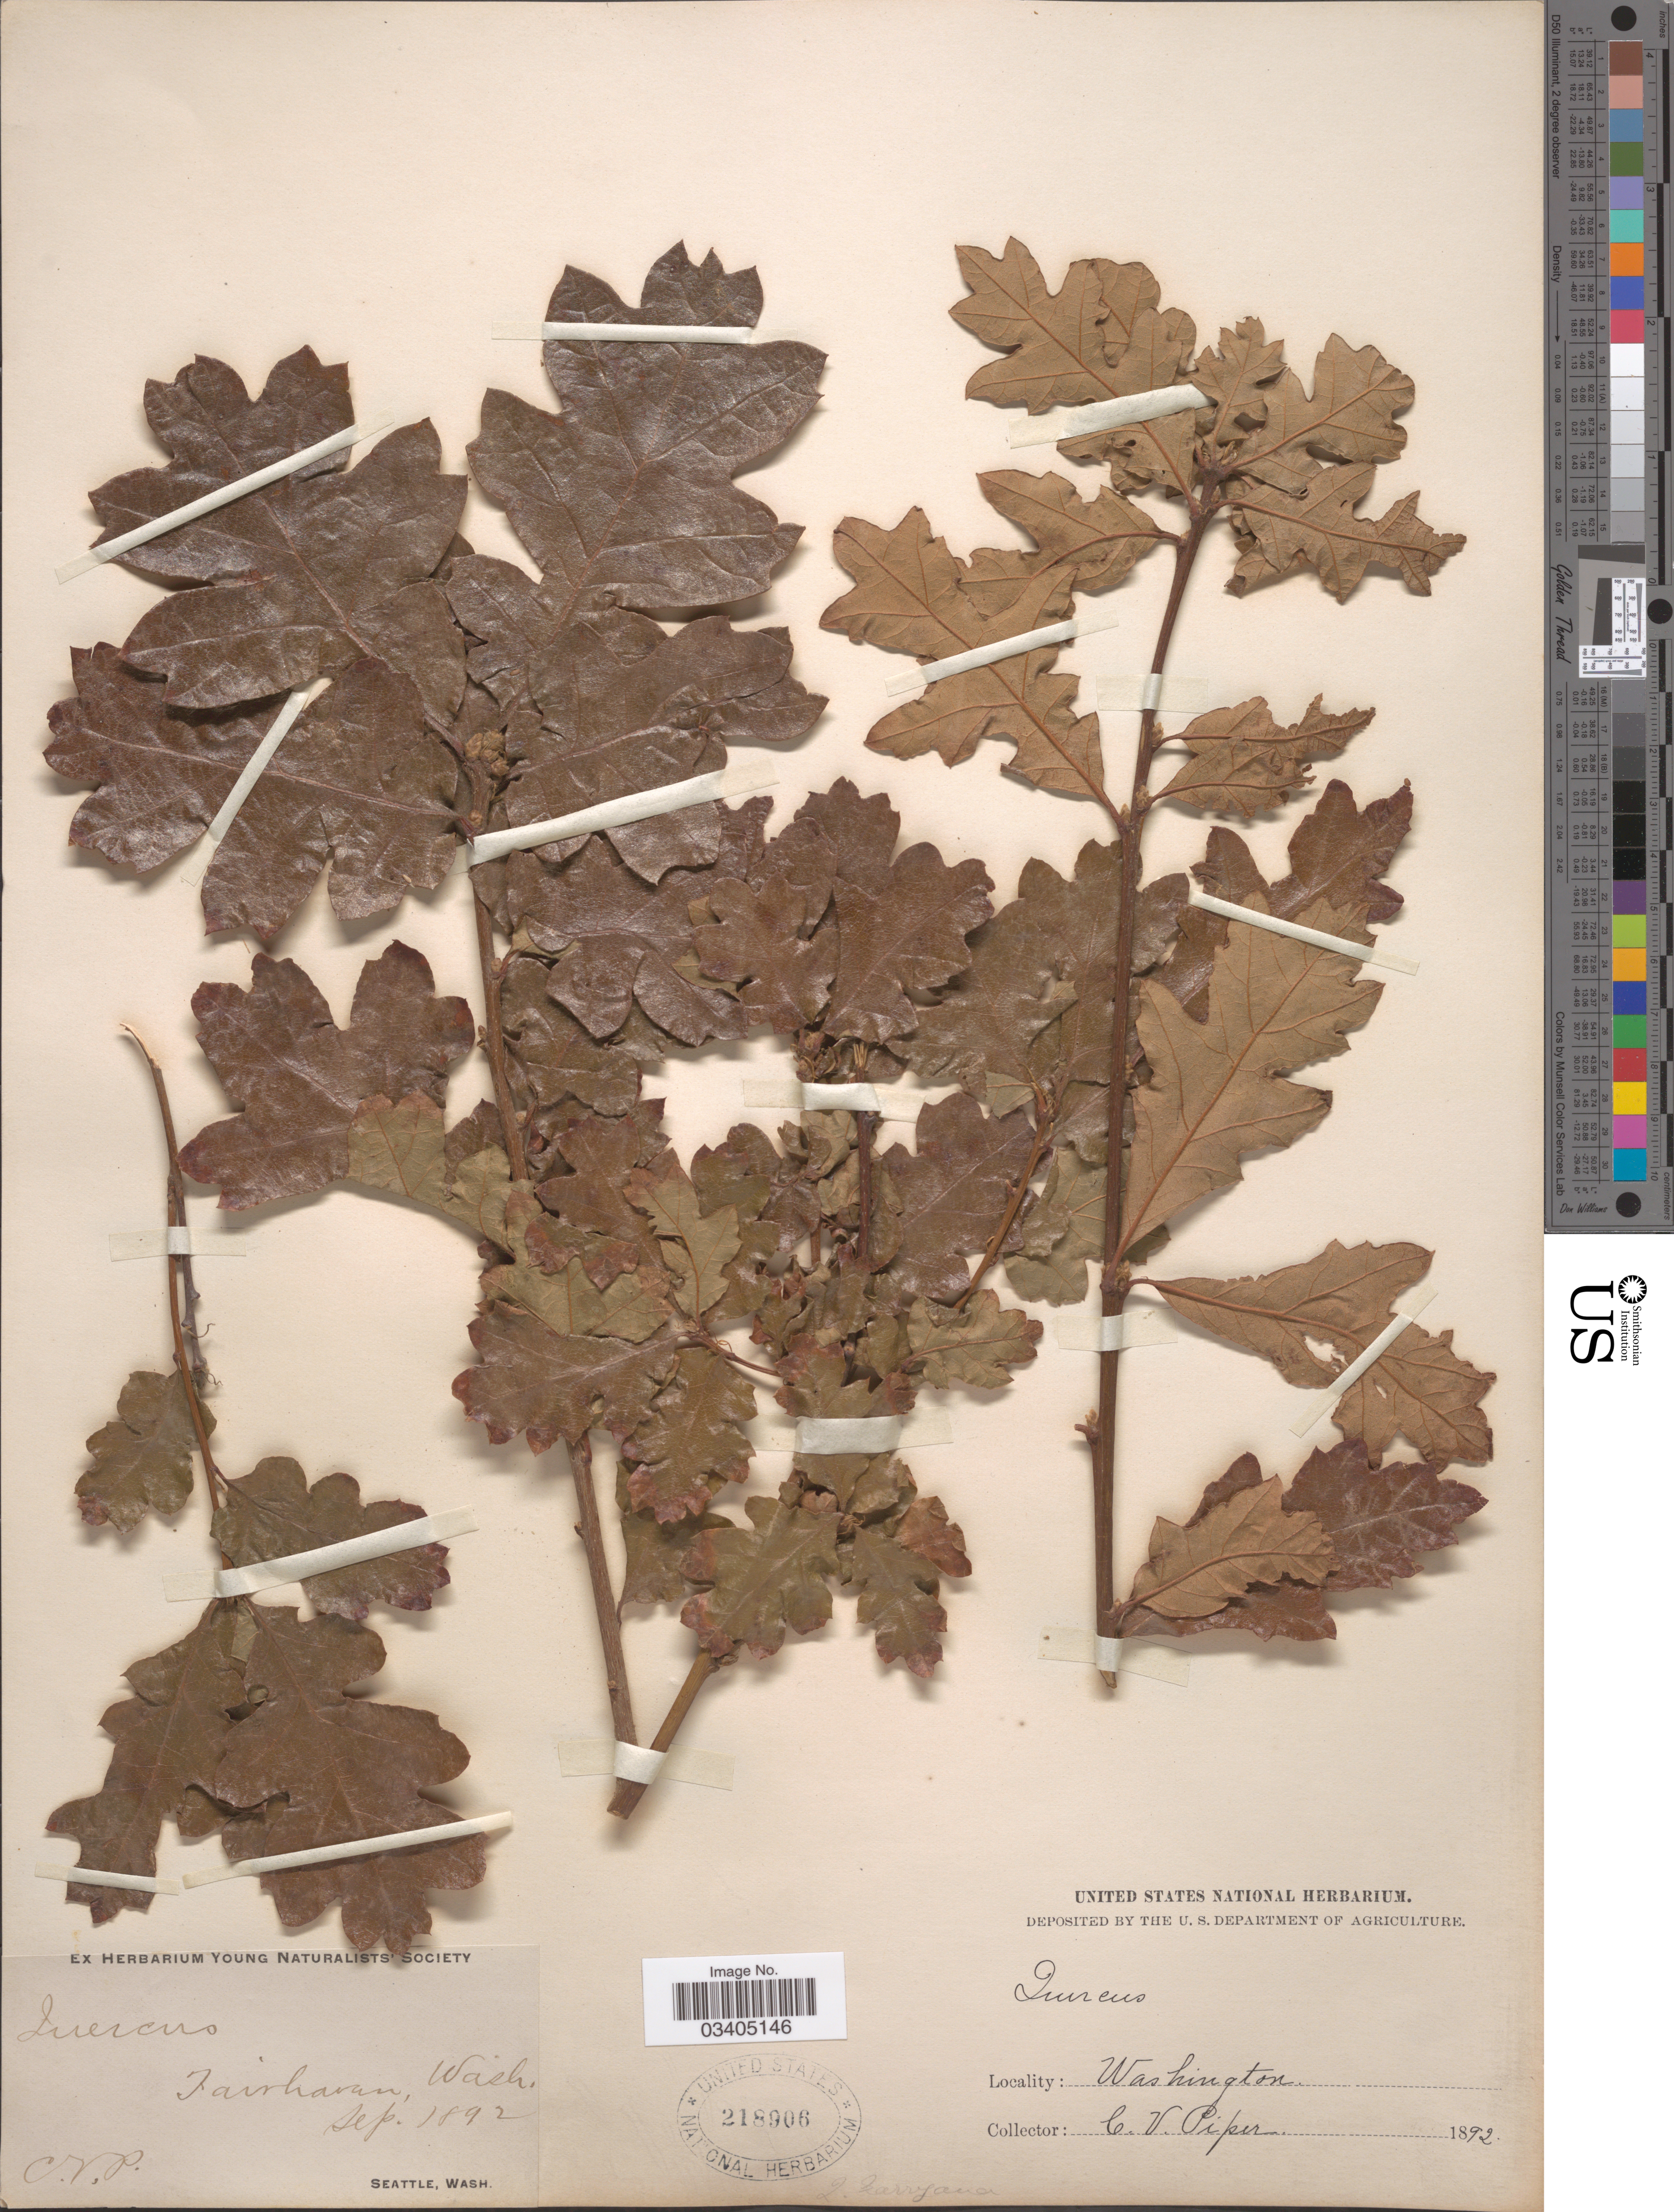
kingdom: Plantae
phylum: Tracheophyta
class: Magnoliopsida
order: Fagales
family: Fagaceae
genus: Quercus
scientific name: Quercus garryana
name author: Douglas ex Hook.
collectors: C. V. Piper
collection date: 1892-09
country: United States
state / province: Washington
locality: Fairhaven.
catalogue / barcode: US 218906